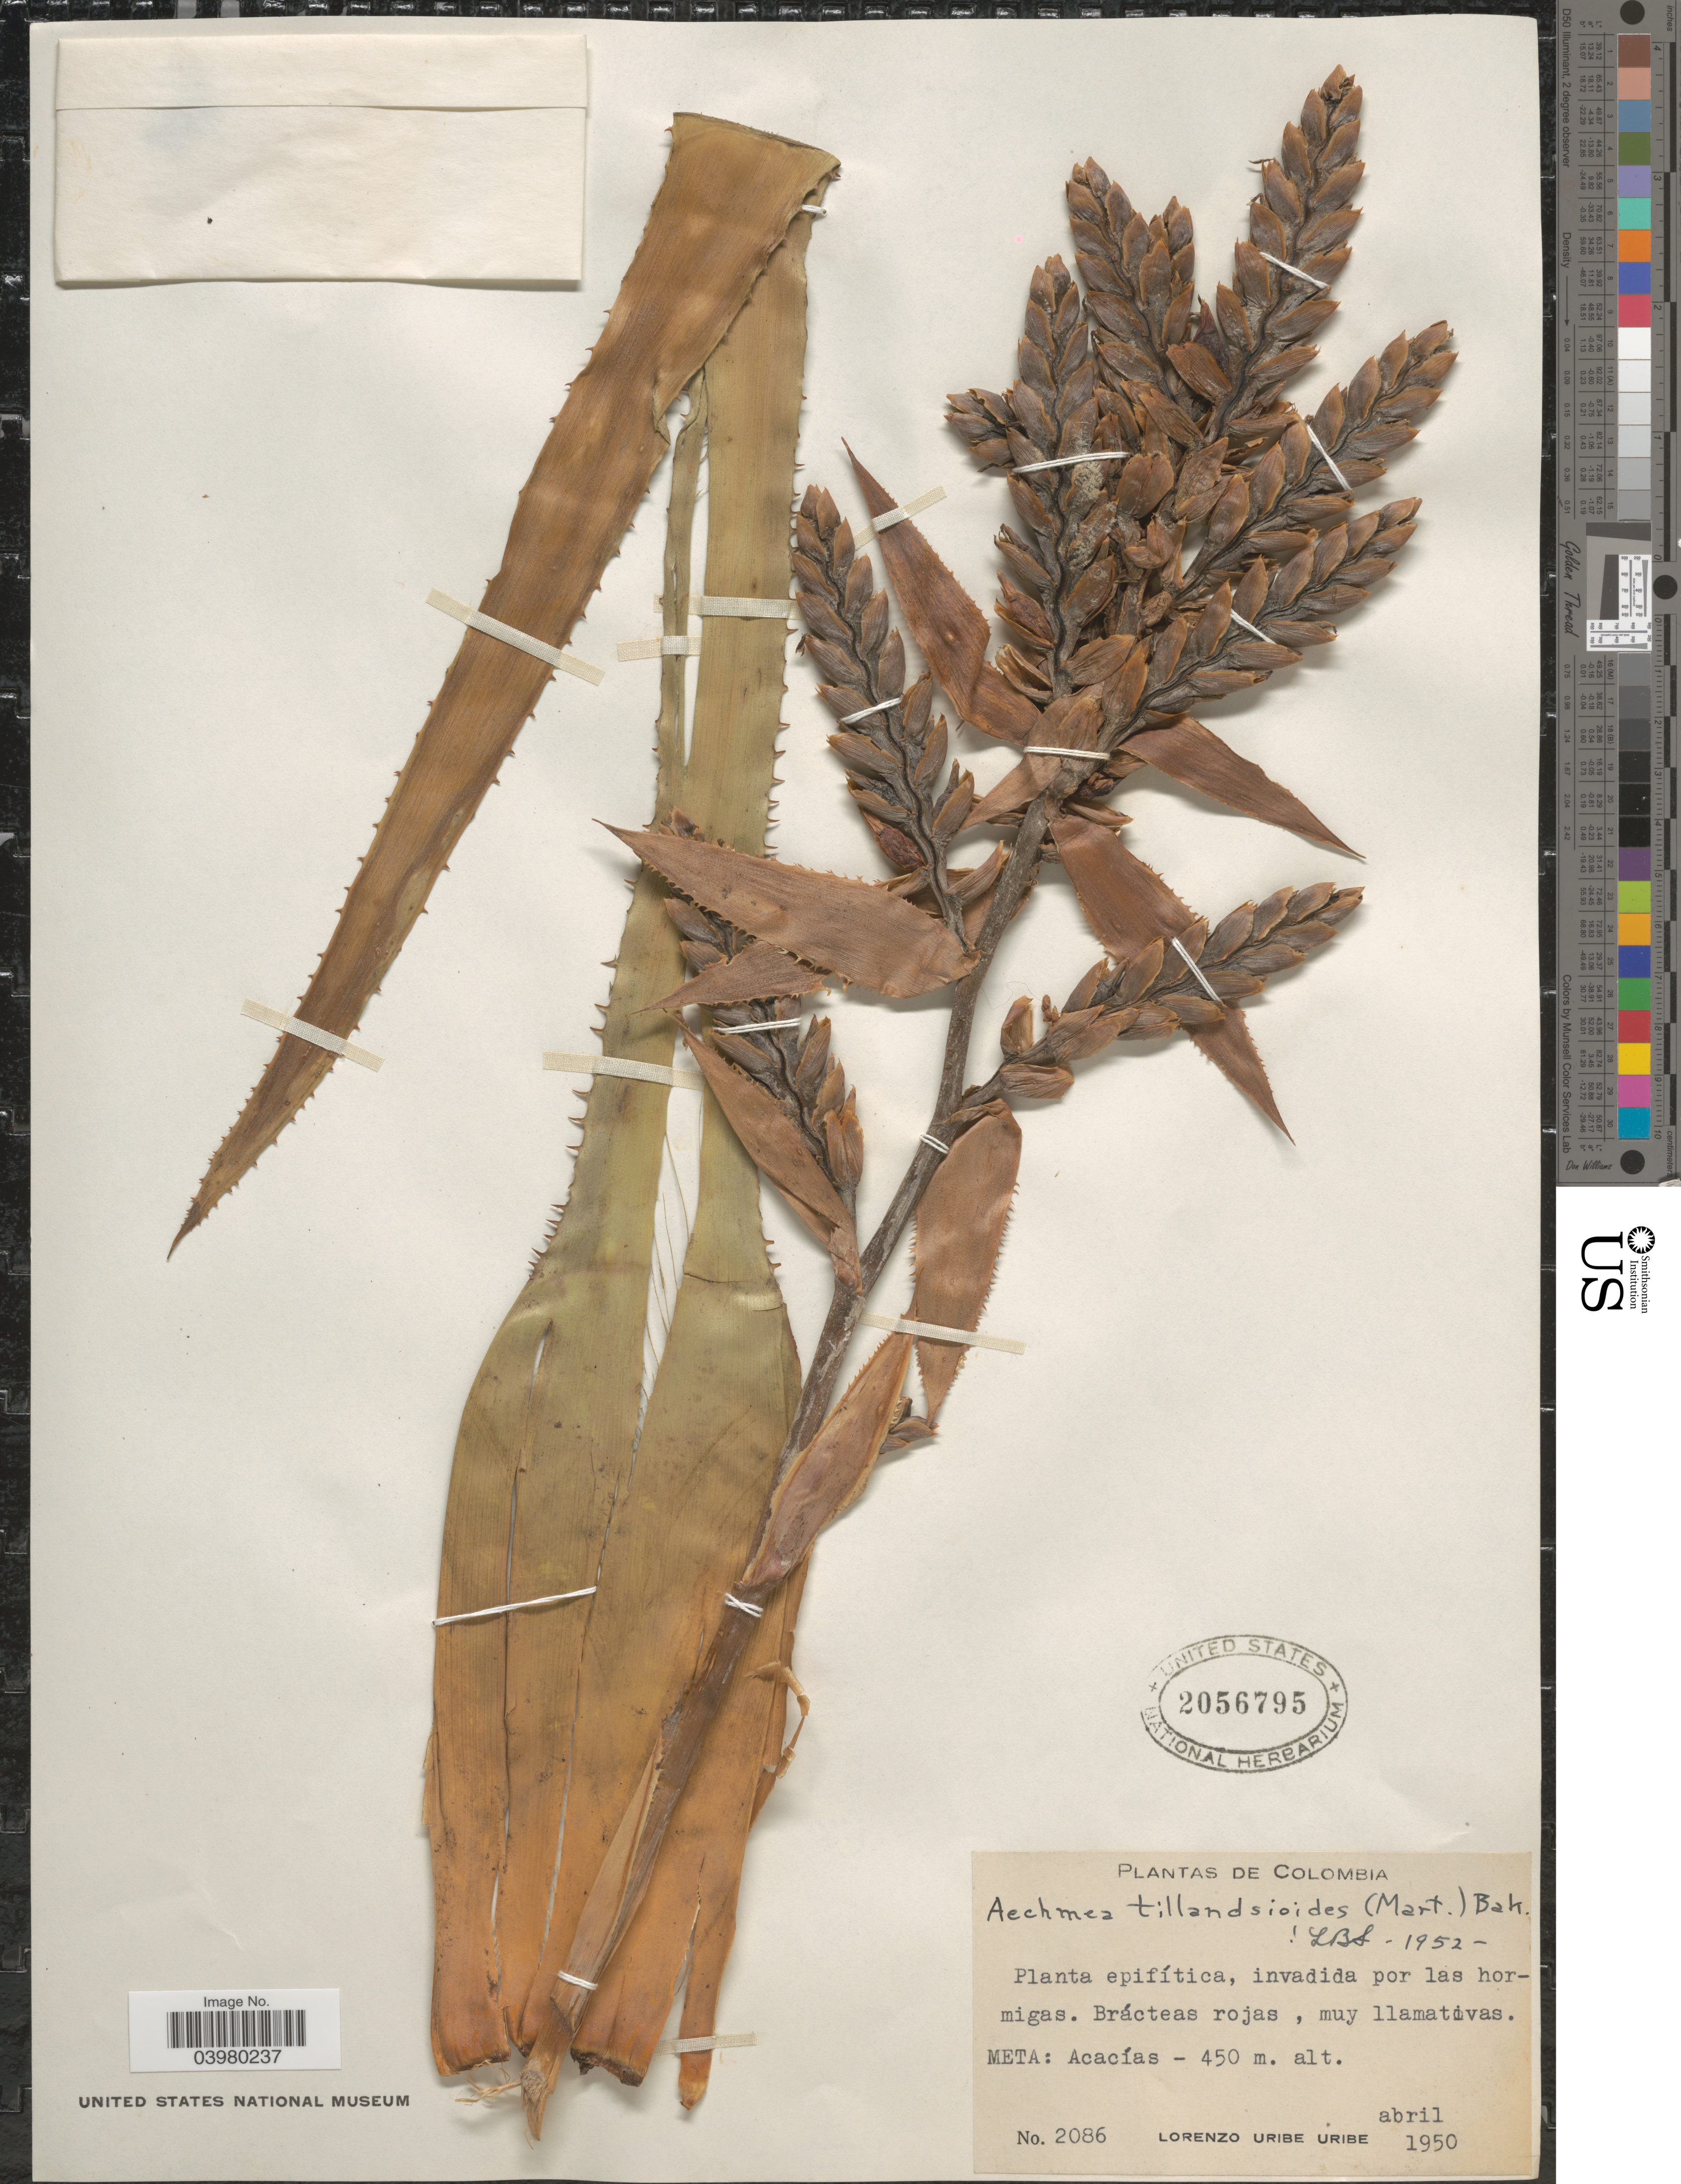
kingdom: Plantae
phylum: Tracheophyta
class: Liliopsida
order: Poales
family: Bromeliaceae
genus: Aechmea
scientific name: Aechmea tillandsioides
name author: (Mart. ex Schult. & Schult. f.) Baker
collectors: L. Uribe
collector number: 2086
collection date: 1950-04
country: Colombia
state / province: Meta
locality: Acacías.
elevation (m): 450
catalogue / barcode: US 2056795